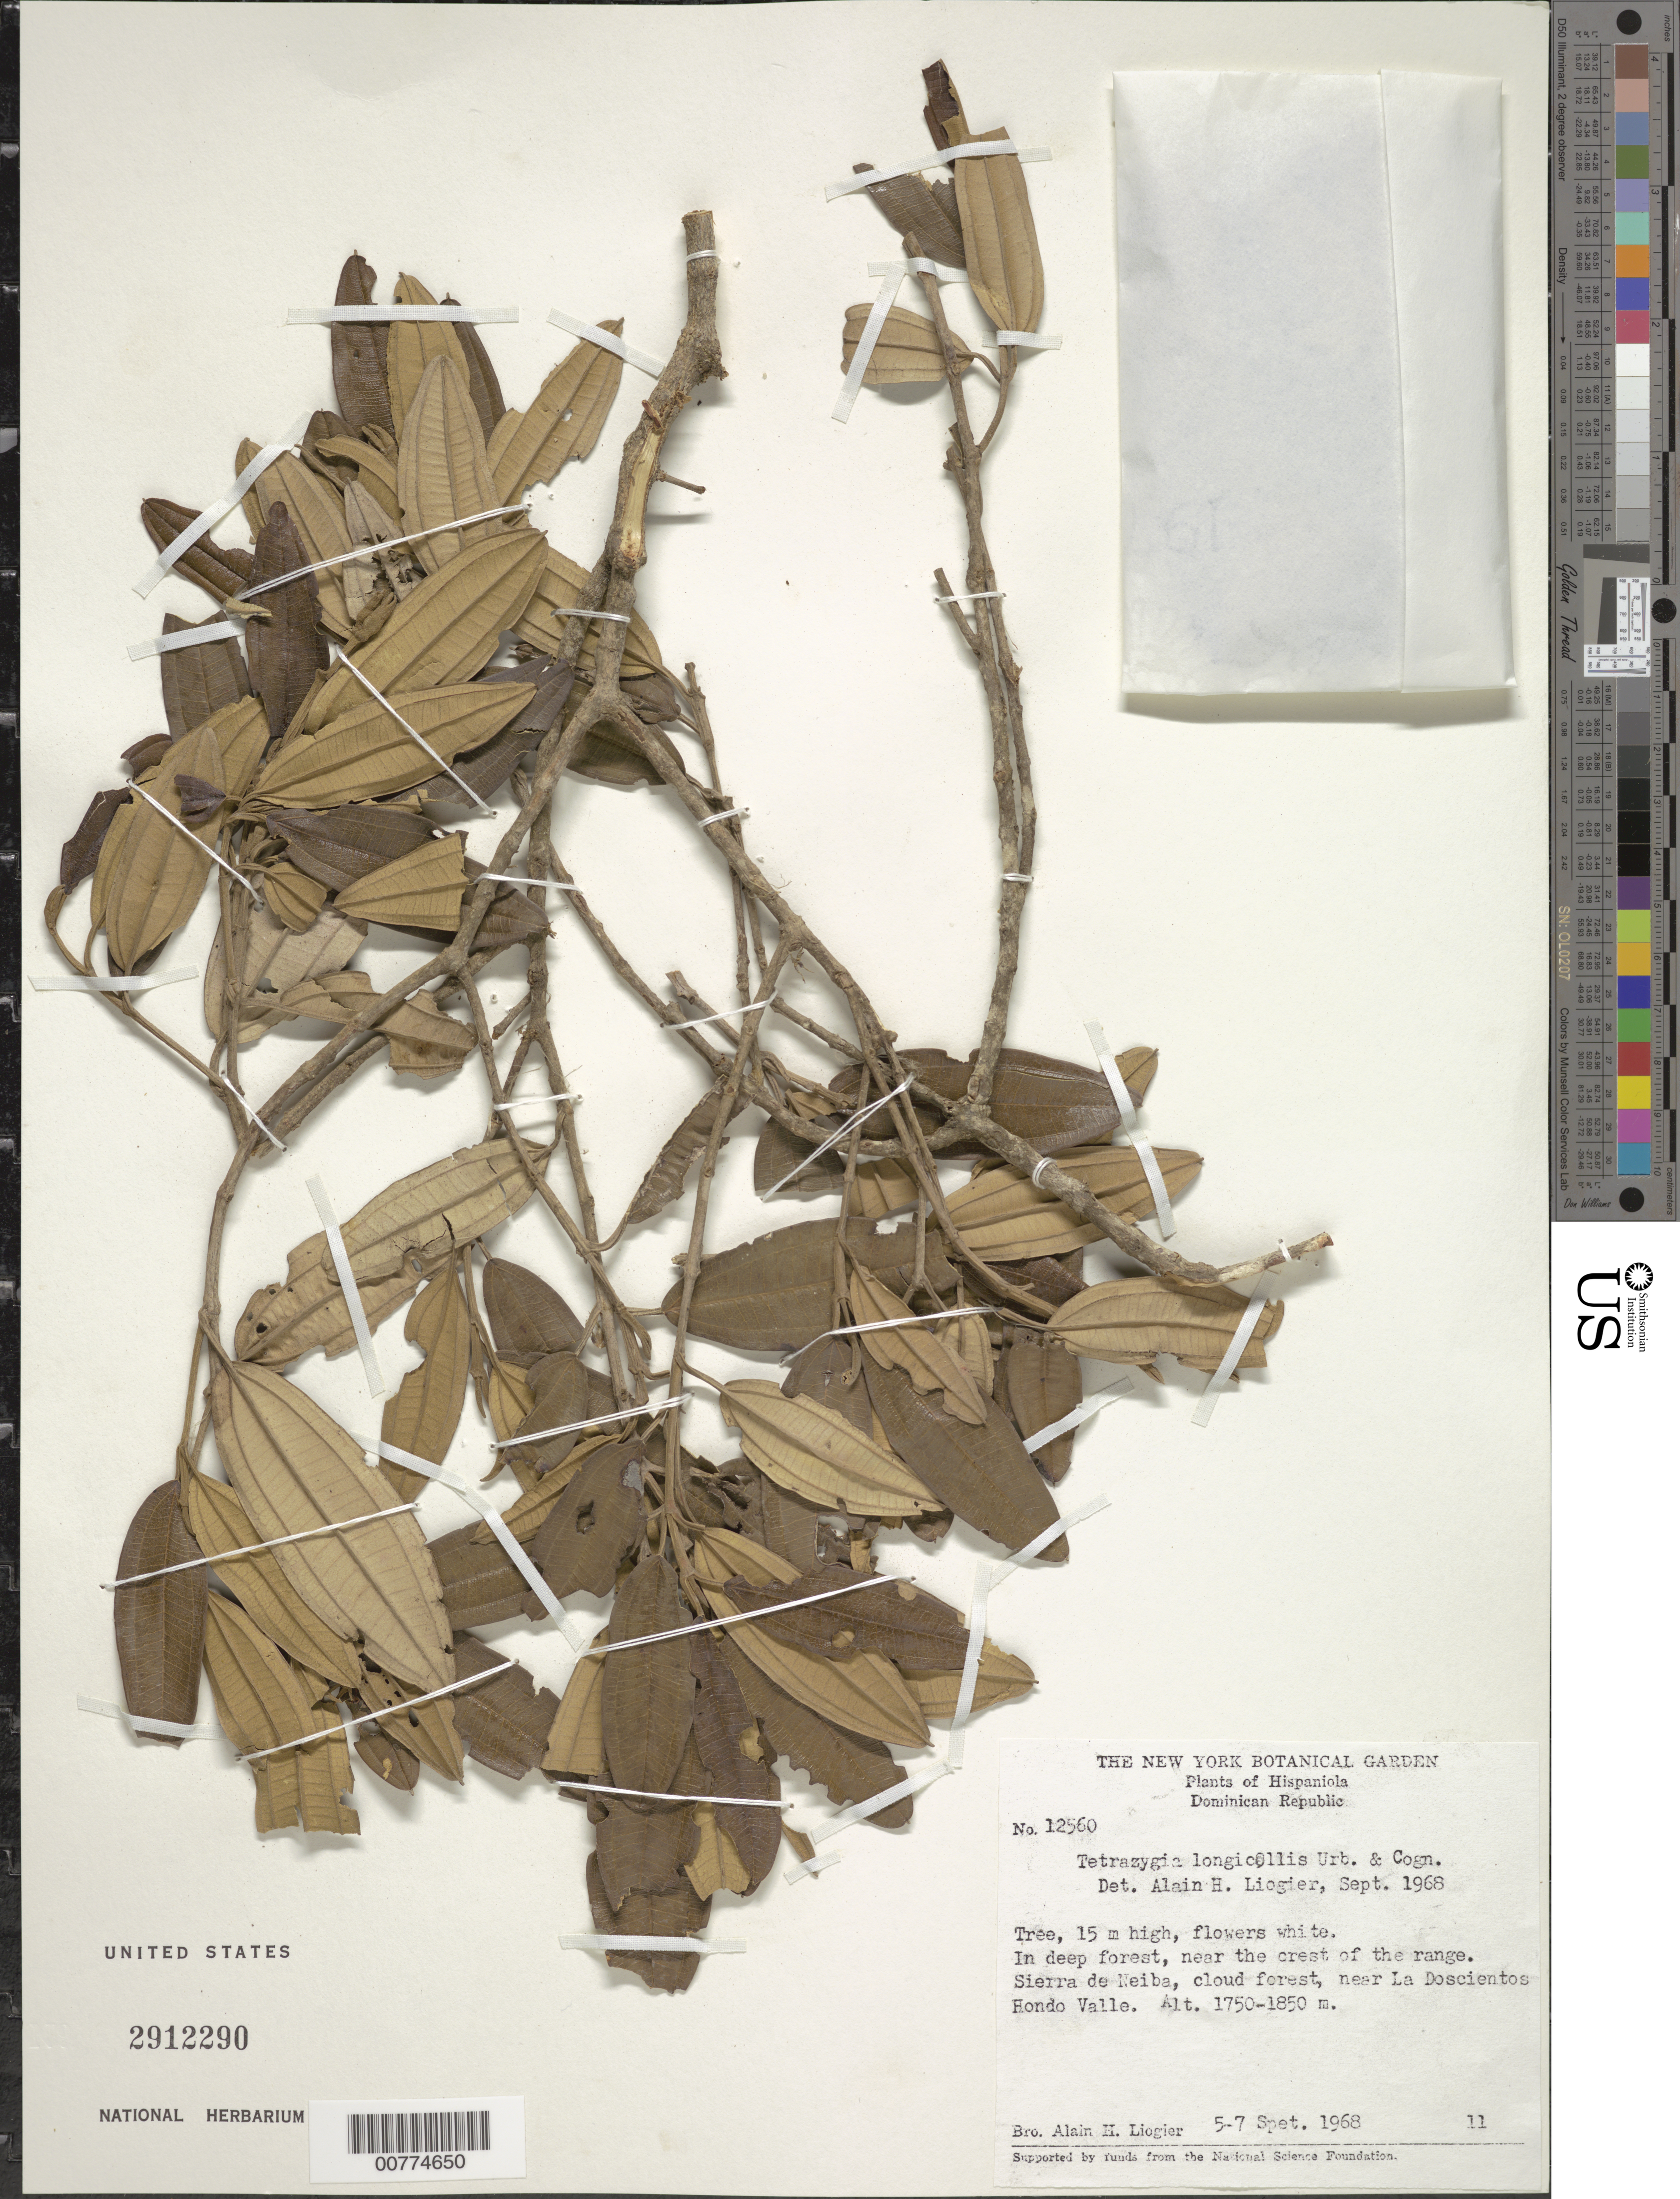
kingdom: Plantae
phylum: Tracheophyta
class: Magnoliopsida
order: Myrtales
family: Melastomataceae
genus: Tetrazygia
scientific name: Tetrazygia longicollis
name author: Urb. & Cogn.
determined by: Liogier, Alain H.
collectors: A. H. Liogier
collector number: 12560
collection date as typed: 05 Sep 1968 to 07 Sep 1968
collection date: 1968-09-05/1968-09-07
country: Dominican Republic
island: Hispaniola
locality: Sierra de Neiba, cloud forest, near La Doscientos and Hondo Valle.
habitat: In deep forest, near the crest of the range.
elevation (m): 1750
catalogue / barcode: US 2912290